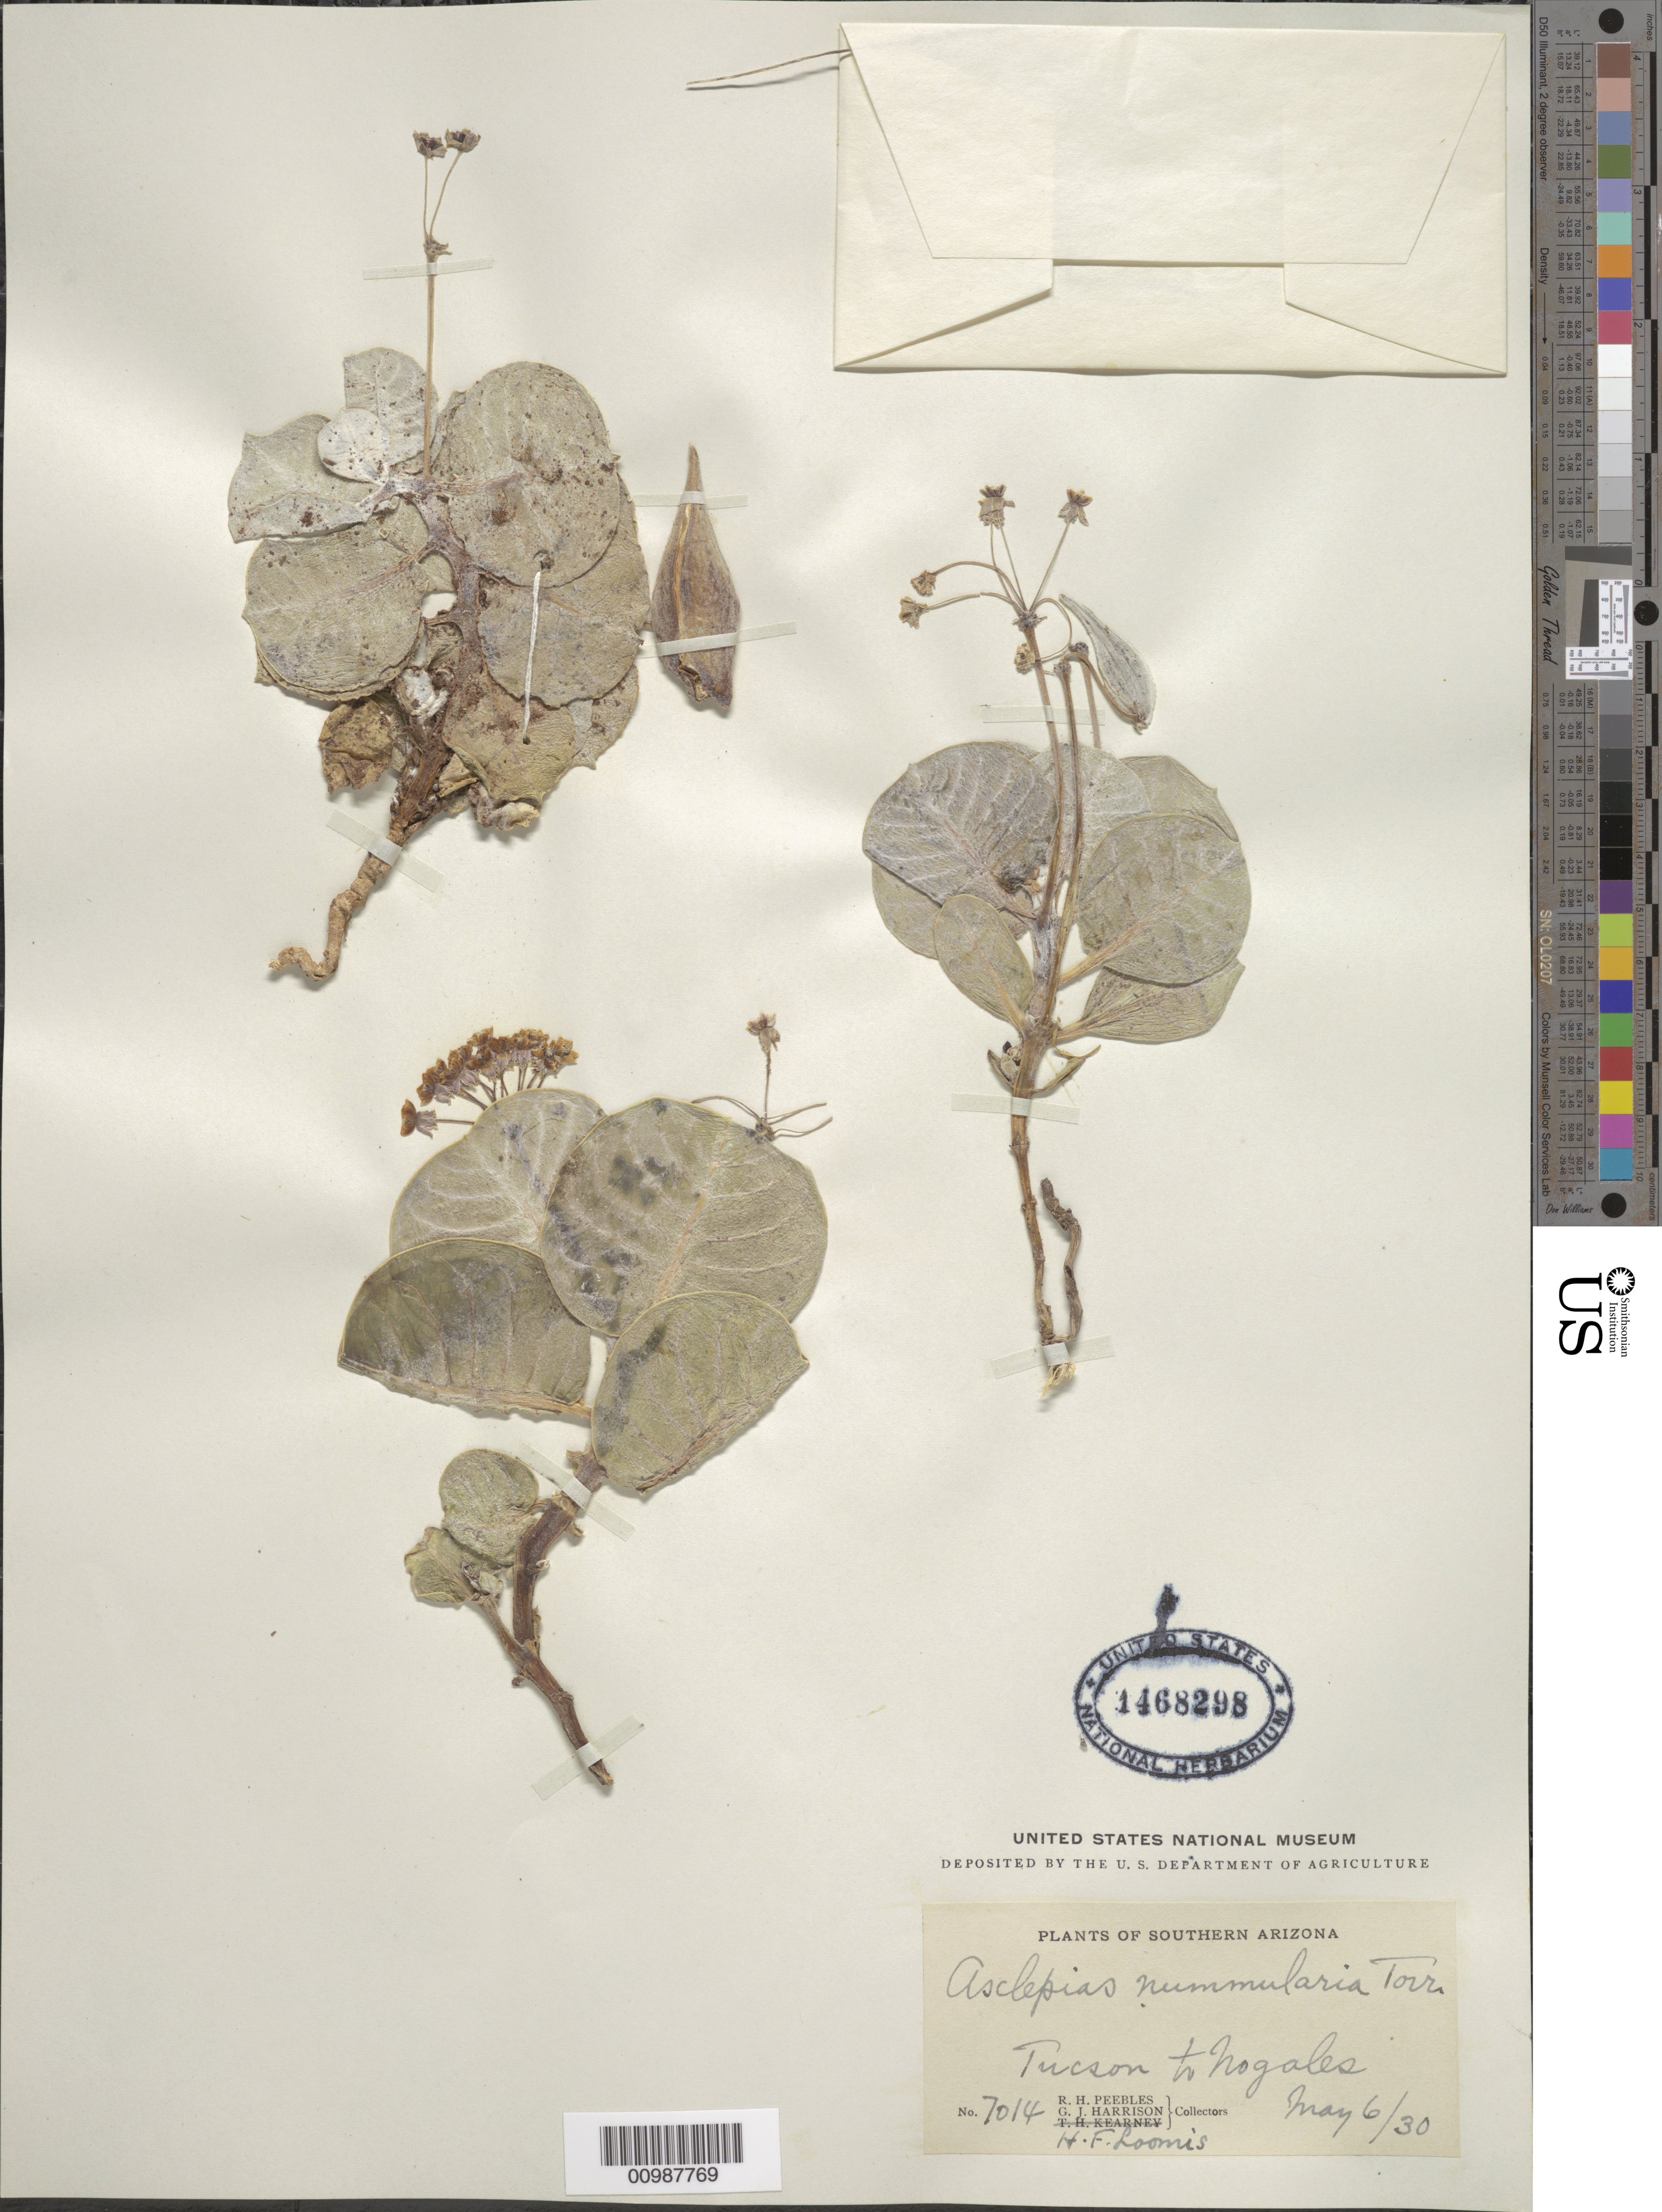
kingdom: Plantae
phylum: Tracheophyta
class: Magnoliopsida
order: Gentianales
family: Apocynaceae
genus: Asclepias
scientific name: Asclepias nummularia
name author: Torr.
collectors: R. H. Peebles & G. J. Harrison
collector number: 7014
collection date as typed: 06 May 1930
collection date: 1930-05-06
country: United States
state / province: Arizona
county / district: Pima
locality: Tucson to Nogales.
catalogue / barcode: US 1468298